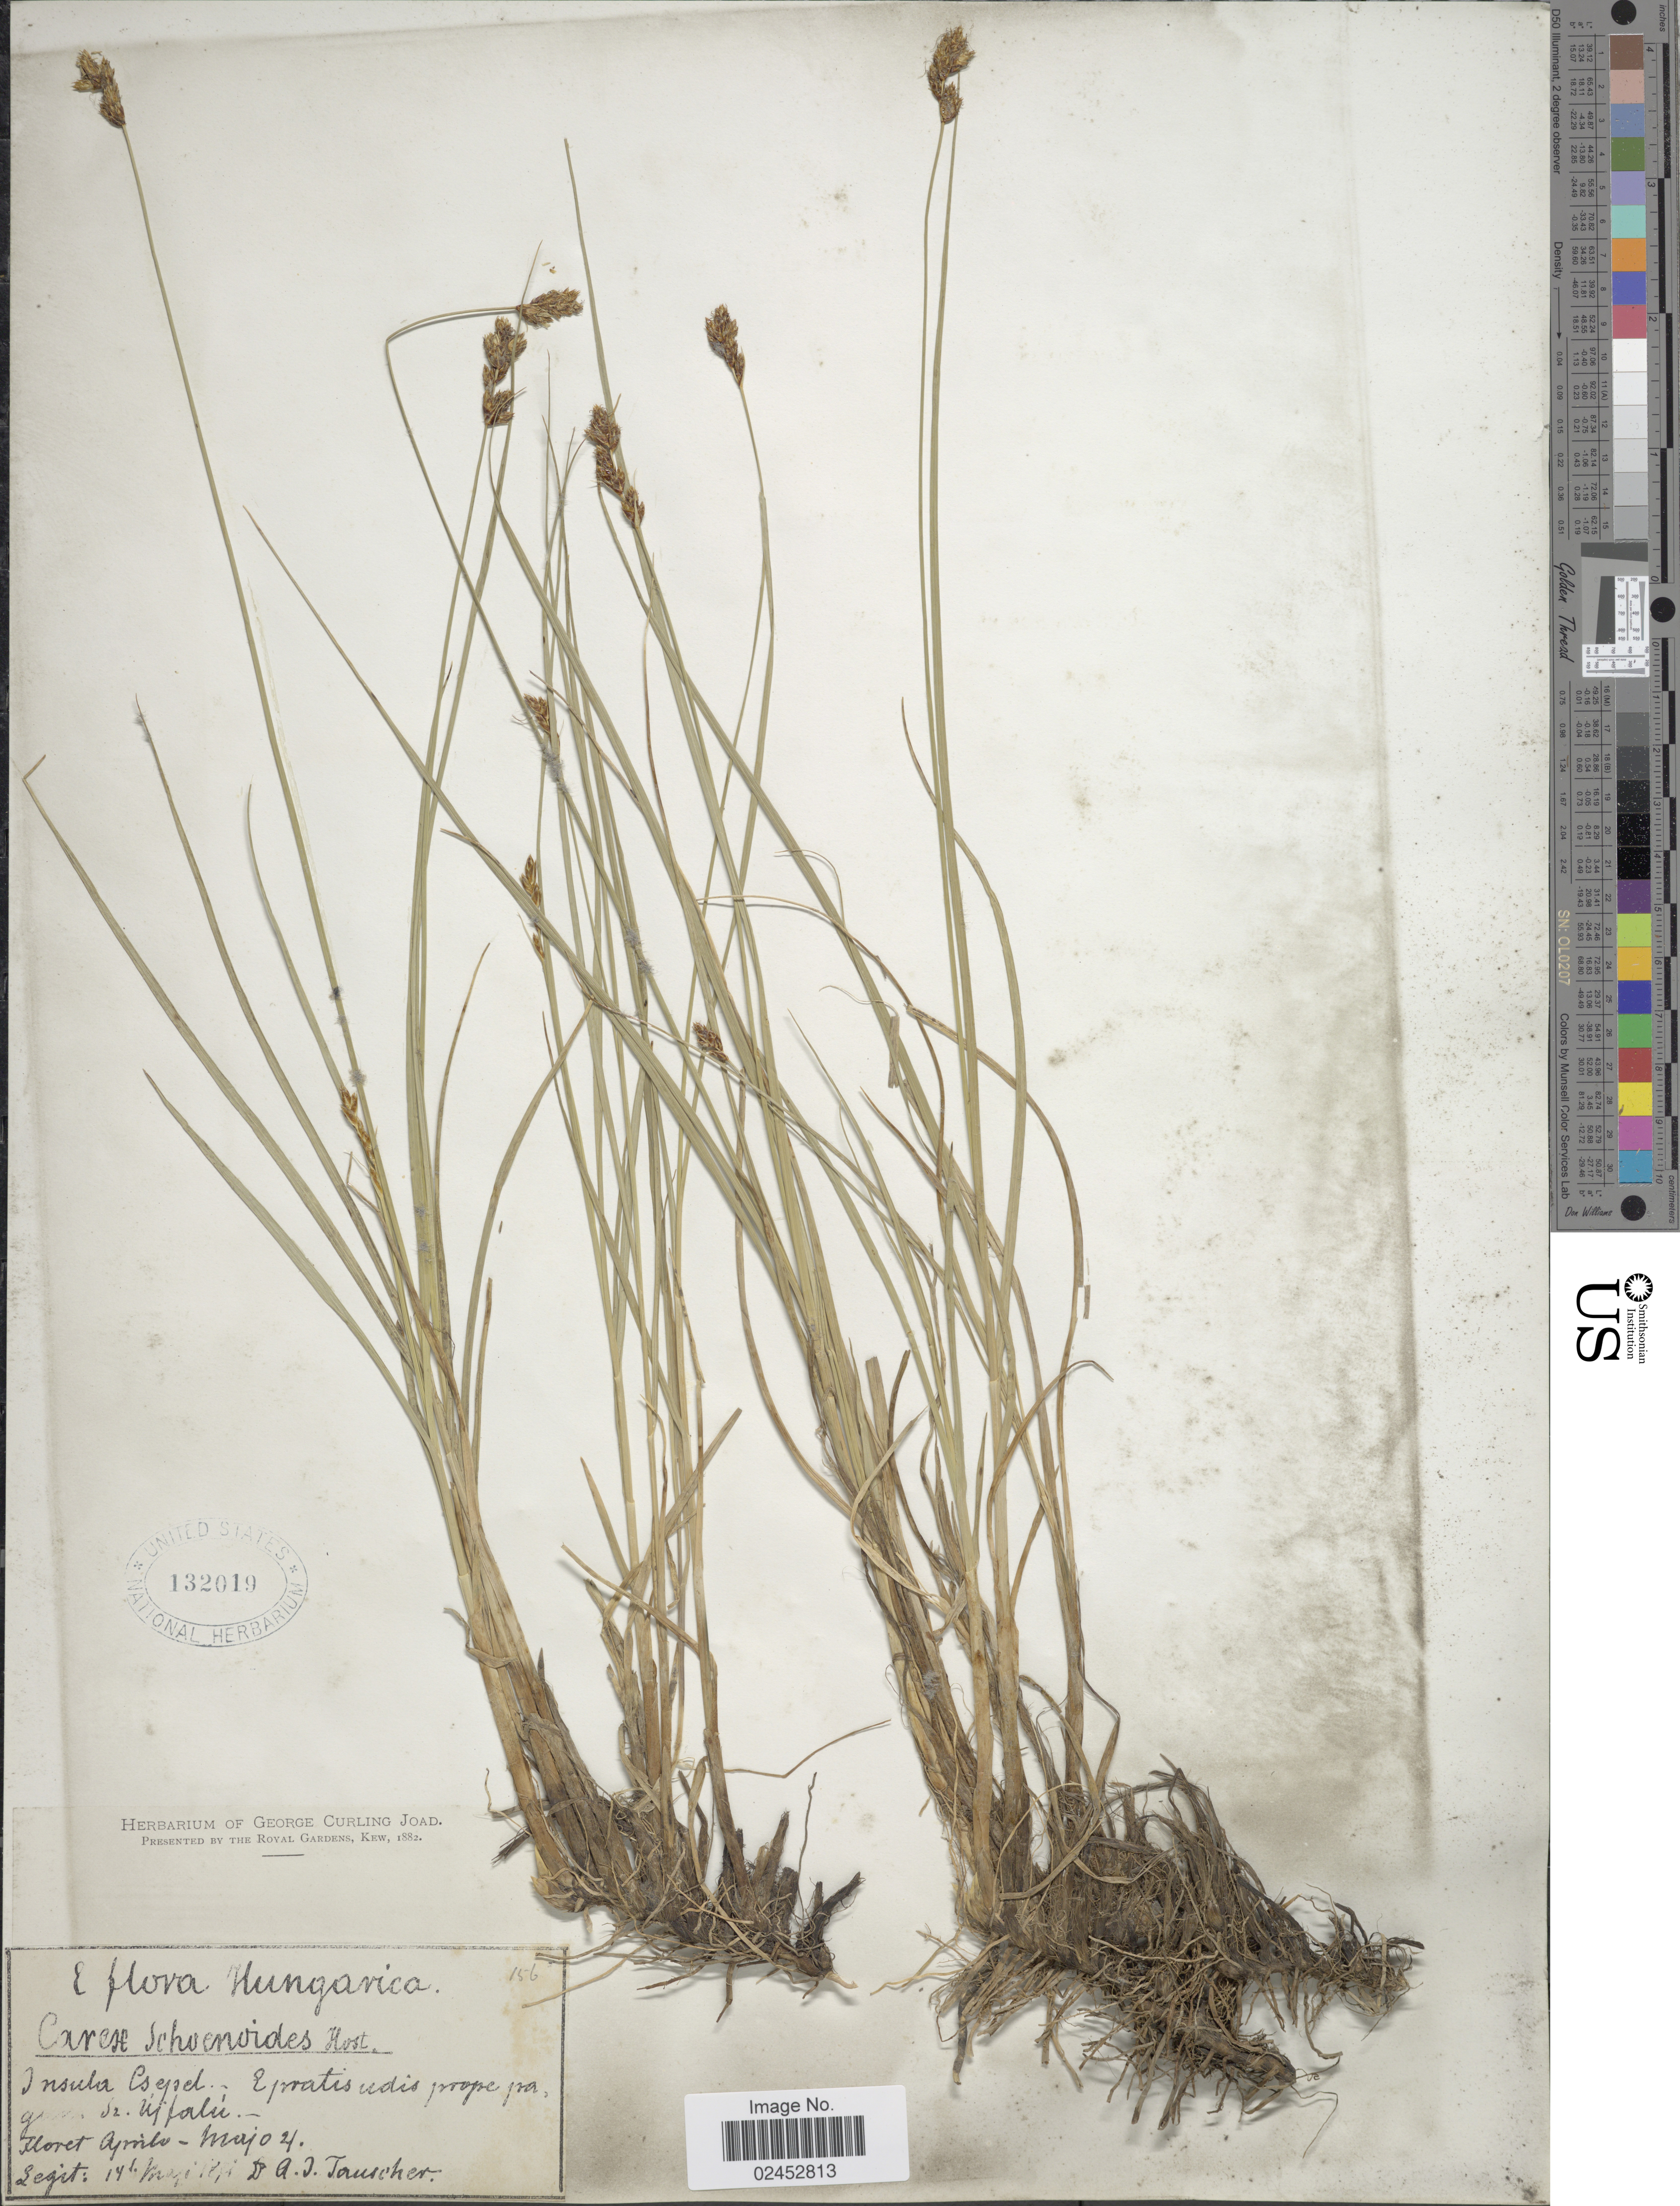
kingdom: Plantae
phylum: Tracheophyta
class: Liliopsida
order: Poales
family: Cyperaceae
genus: Carex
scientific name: Carex schoenoides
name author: Host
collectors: G. Tauscher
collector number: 156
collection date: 1871-05-14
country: Hungary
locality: Hungarica, Insula Csepel.-E pratis udis prope pagum dr. Ujfalu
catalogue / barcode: US 132019